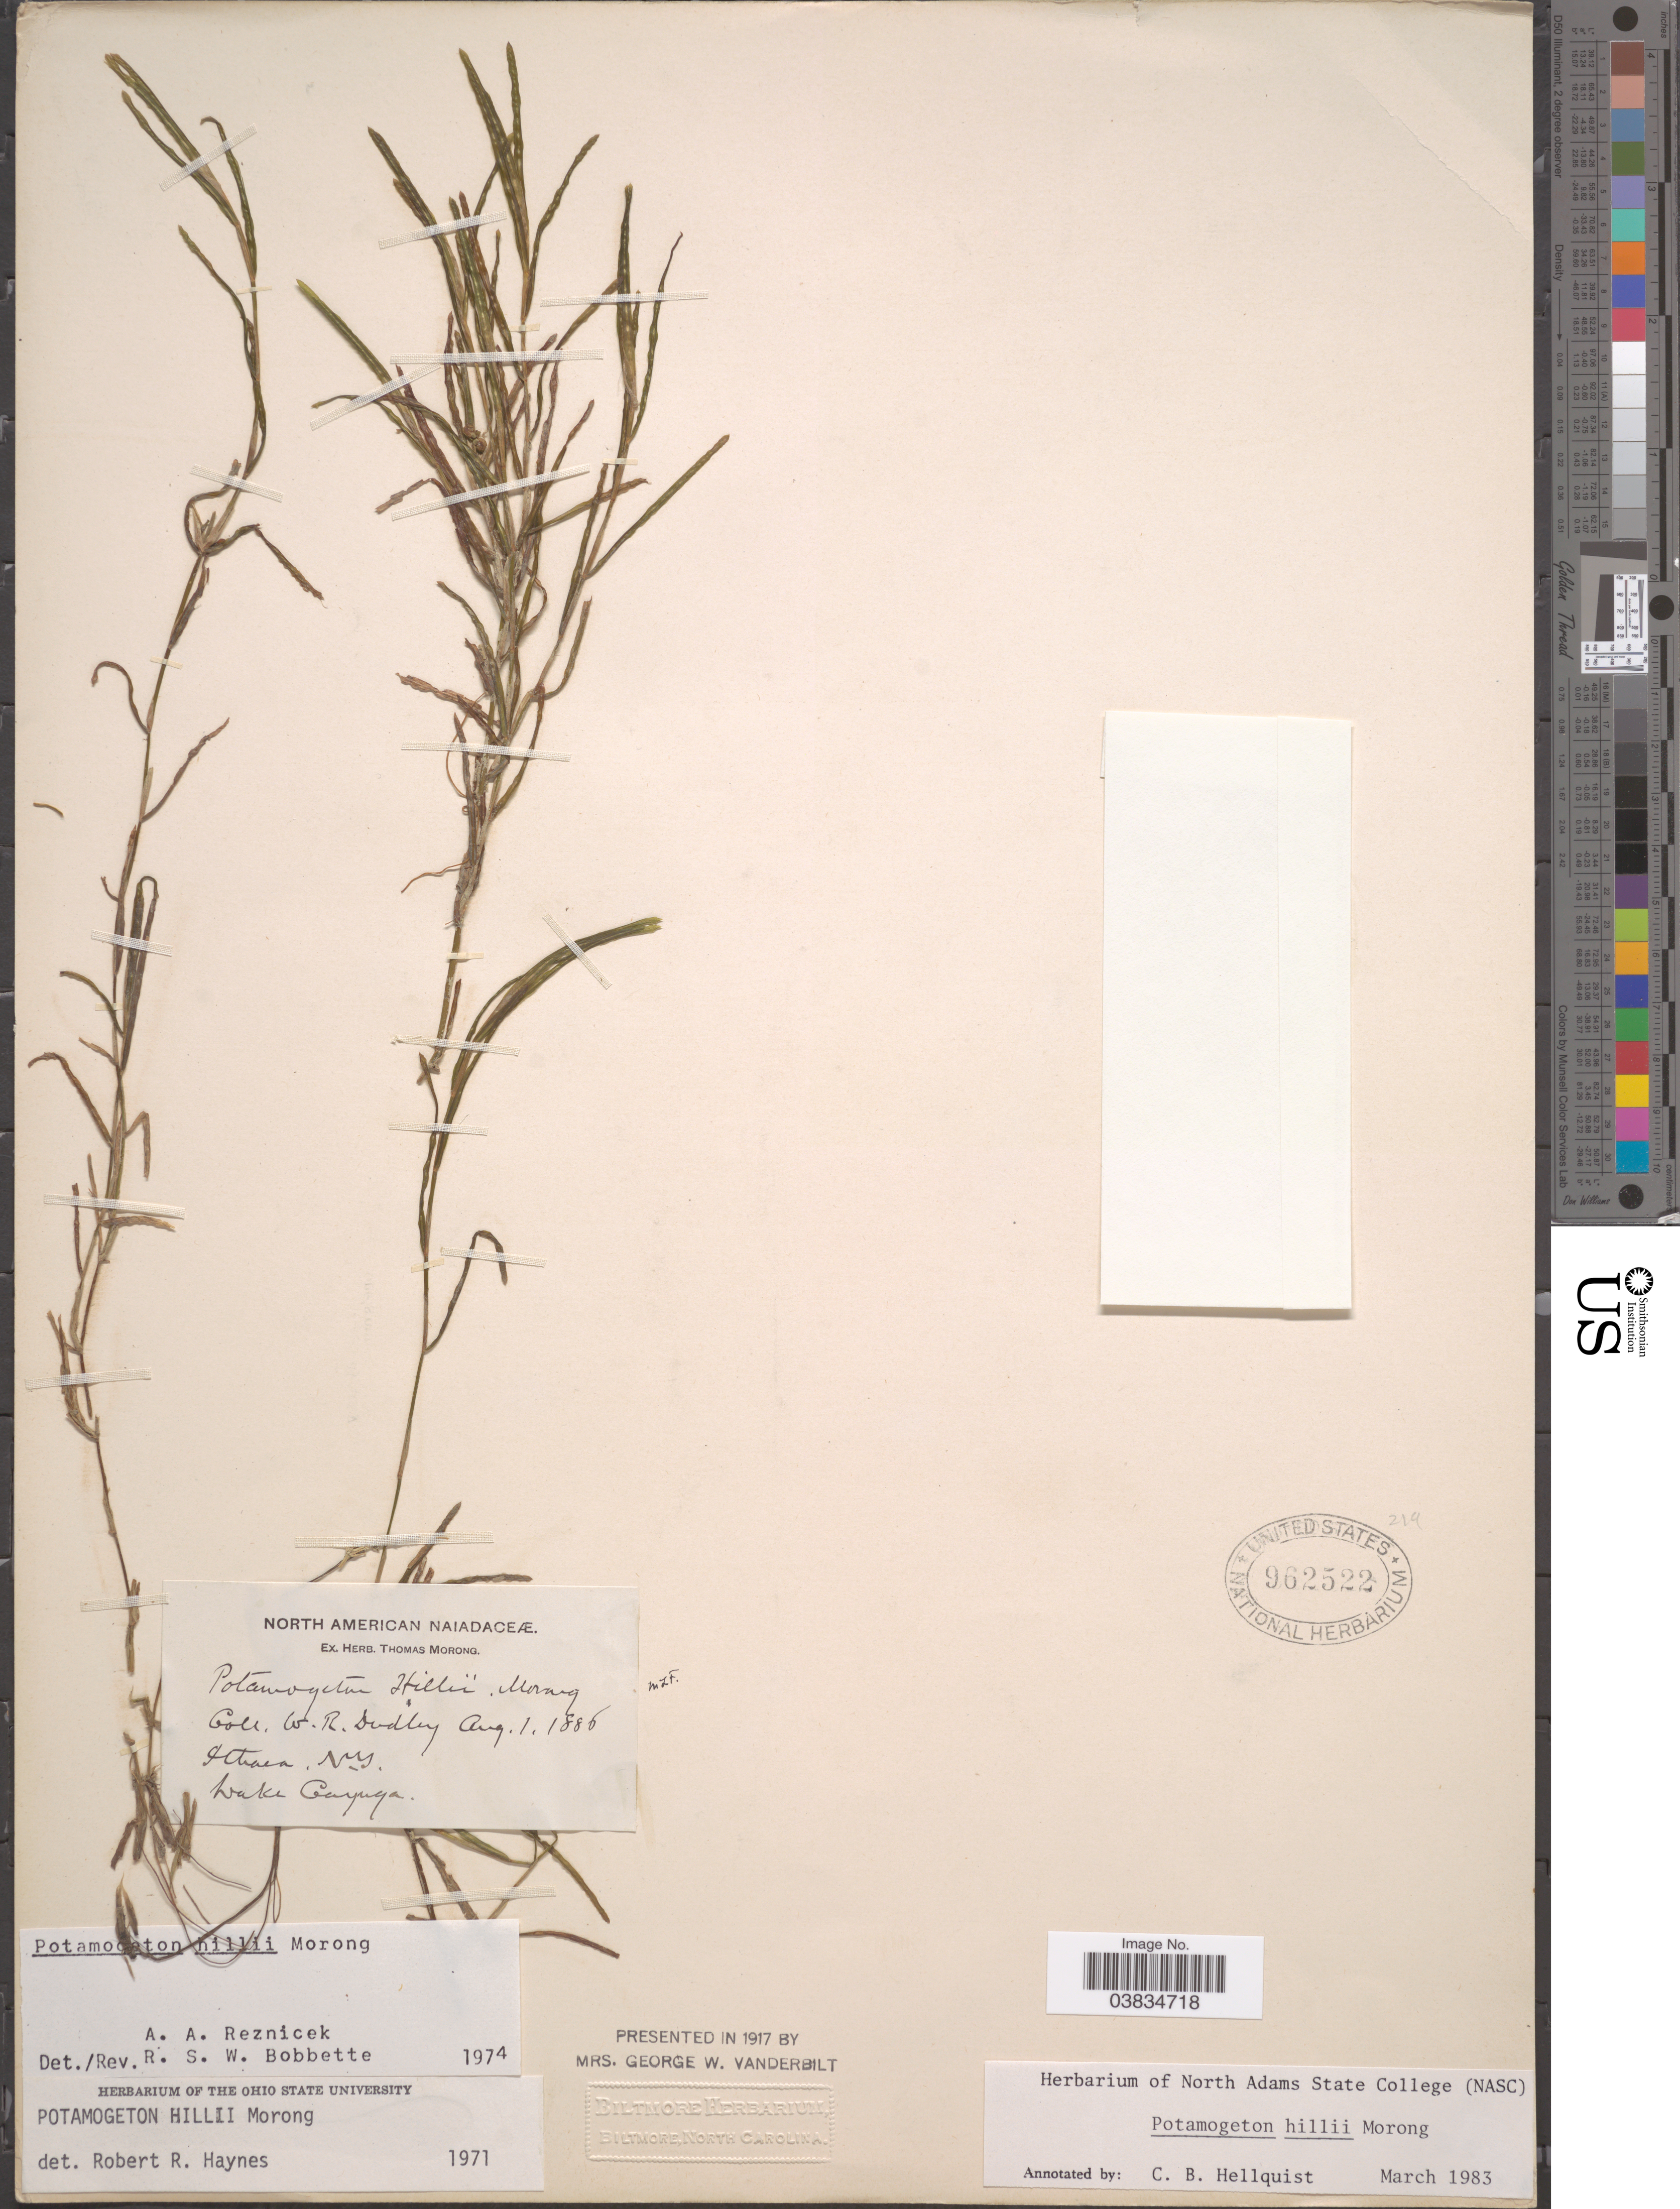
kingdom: Plantae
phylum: Tracheophyta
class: Liliopsida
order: Alismatales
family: Potamogetonaceae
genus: Potamogeton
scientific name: Potamogeton hillii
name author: Morong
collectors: W. Dudley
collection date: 1886-08-01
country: United States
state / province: New York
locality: Ithaca. Lake Cayuga.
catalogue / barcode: US 962522